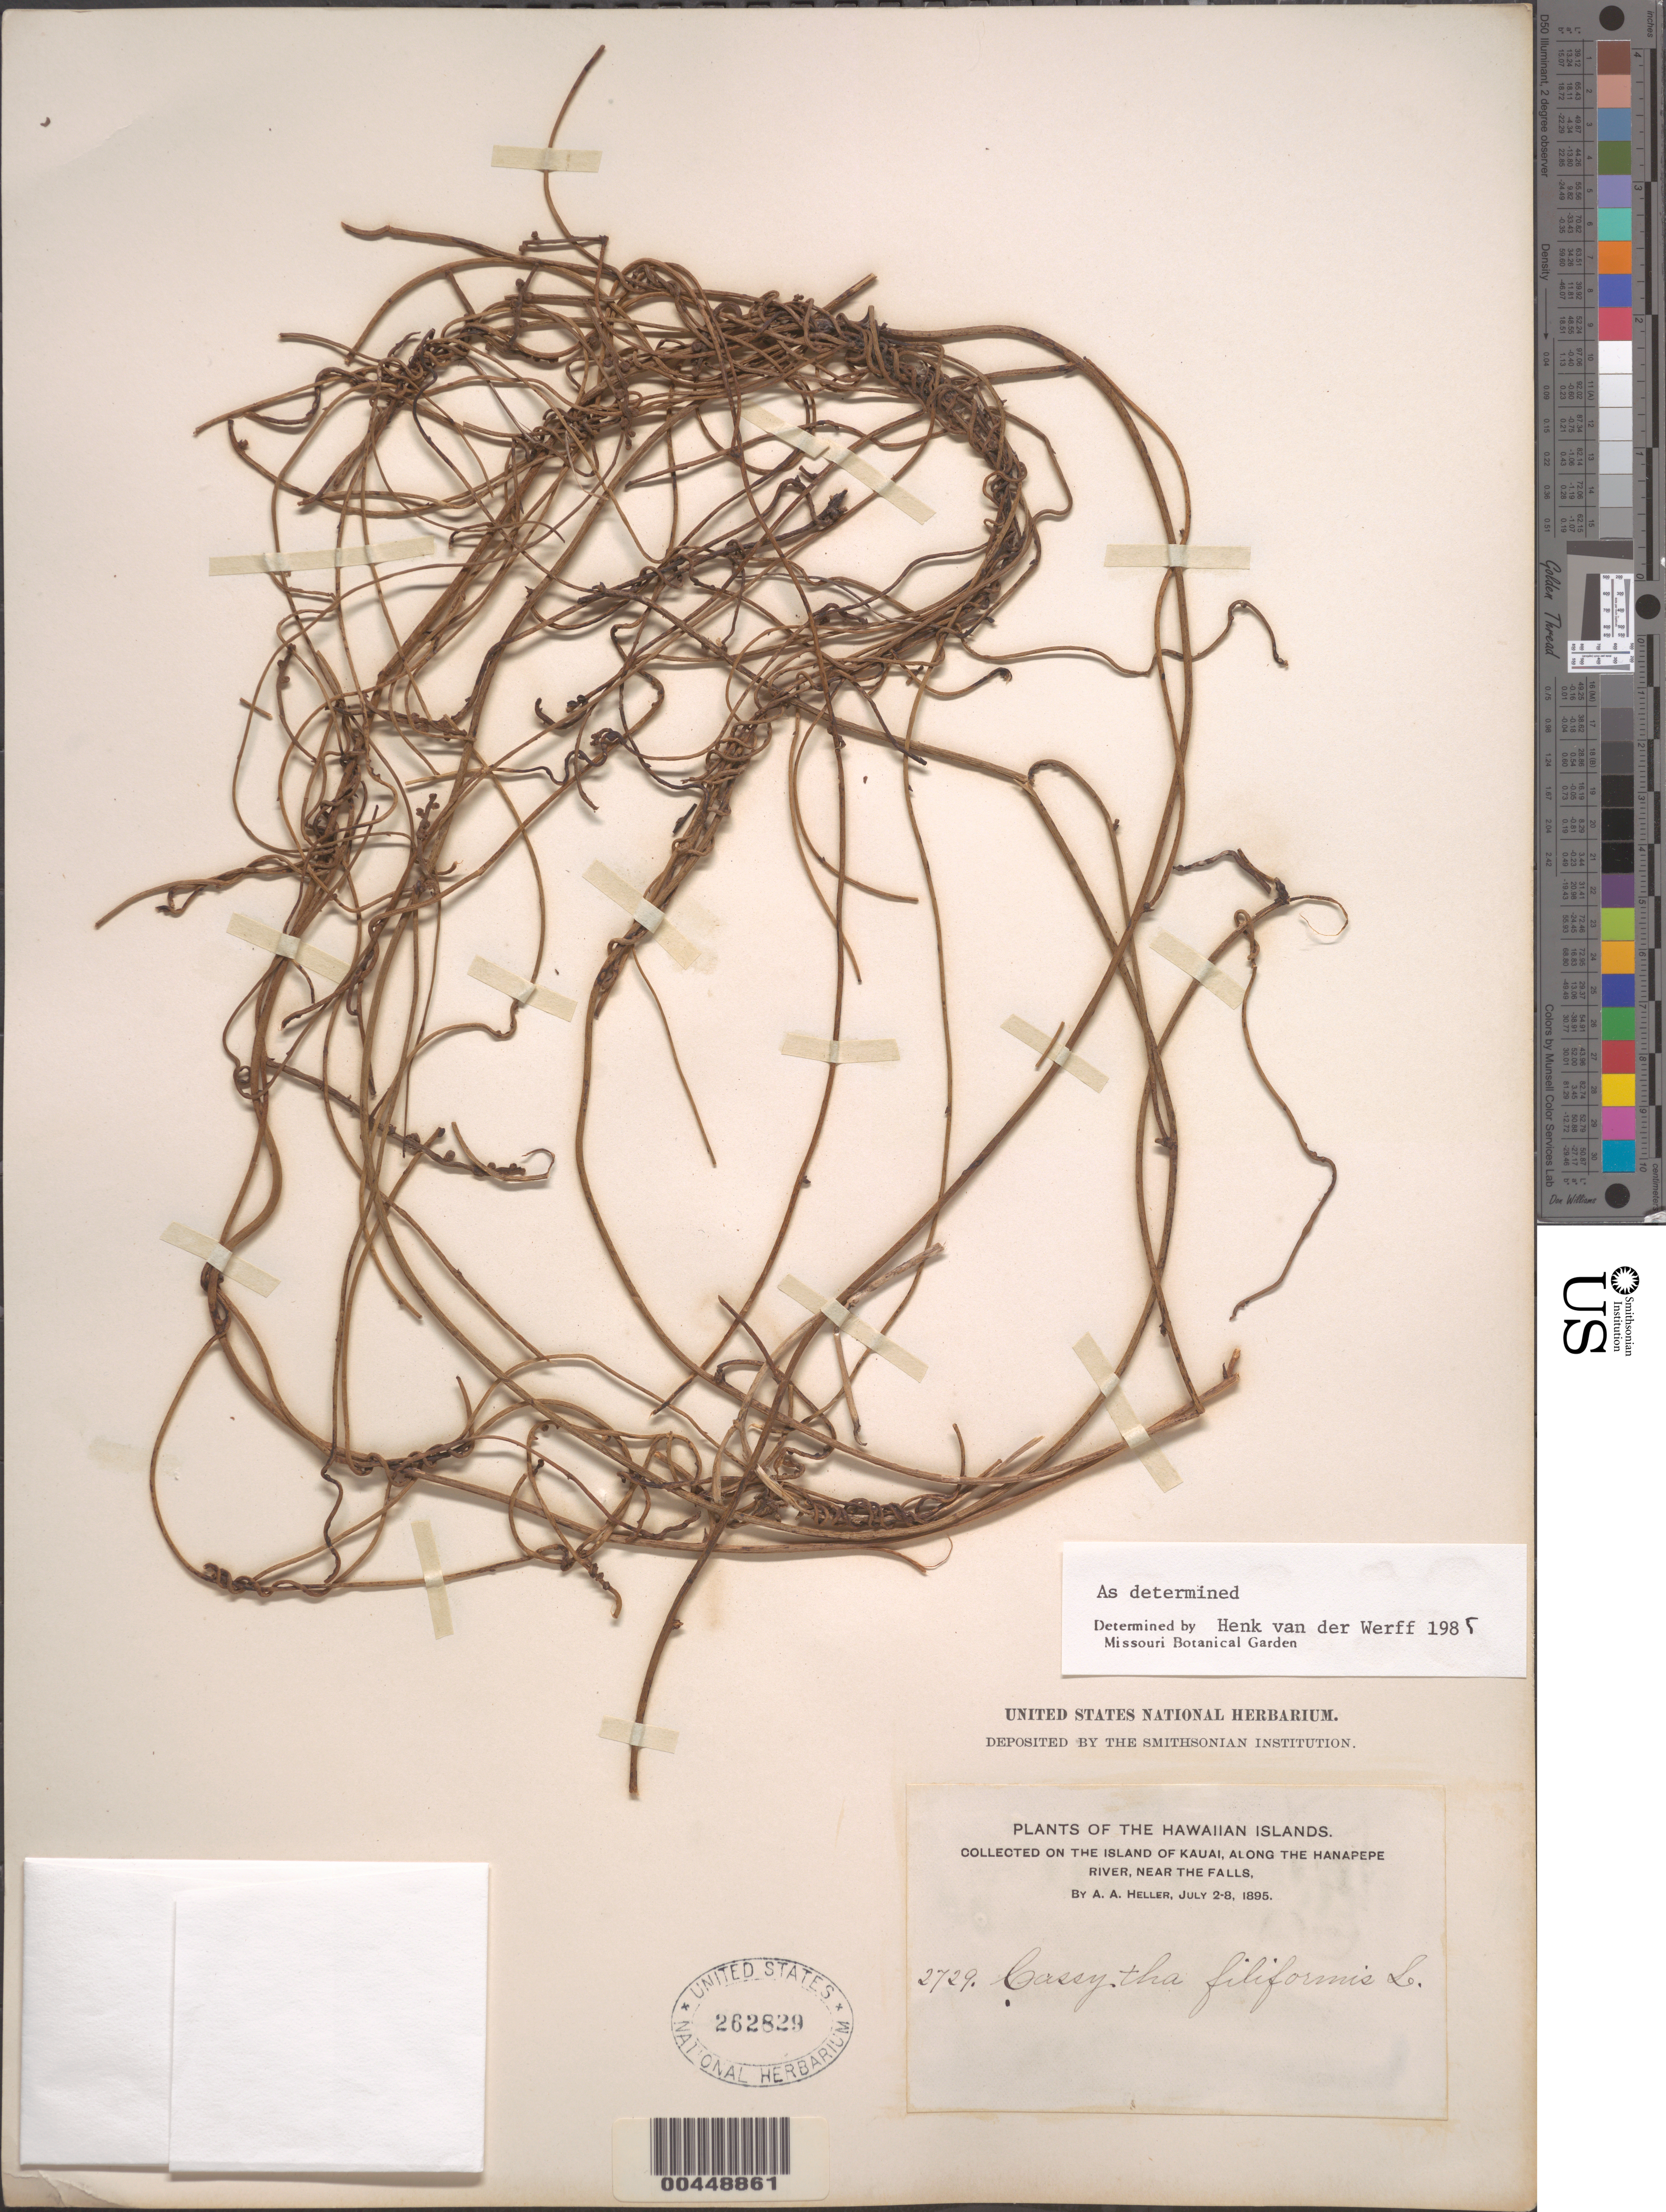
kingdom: Plantae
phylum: Tracheophyta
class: Magnoliopsida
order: Laurales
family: Lauraceae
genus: Cassytha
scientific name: Cassytha filiformis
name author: L.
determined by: van der Werff, H., (MO), Missouri Botanical Garden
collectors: A. A. Heller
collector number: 2729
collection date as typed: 2 Jul 1895 to 8 Jul 1895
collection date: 1895-07-02/1895-07-08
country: United States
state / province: Hawaii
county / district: Kauai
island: Kaua'i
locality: Along the Hanapepe River, near the falls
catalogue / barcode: US 262829